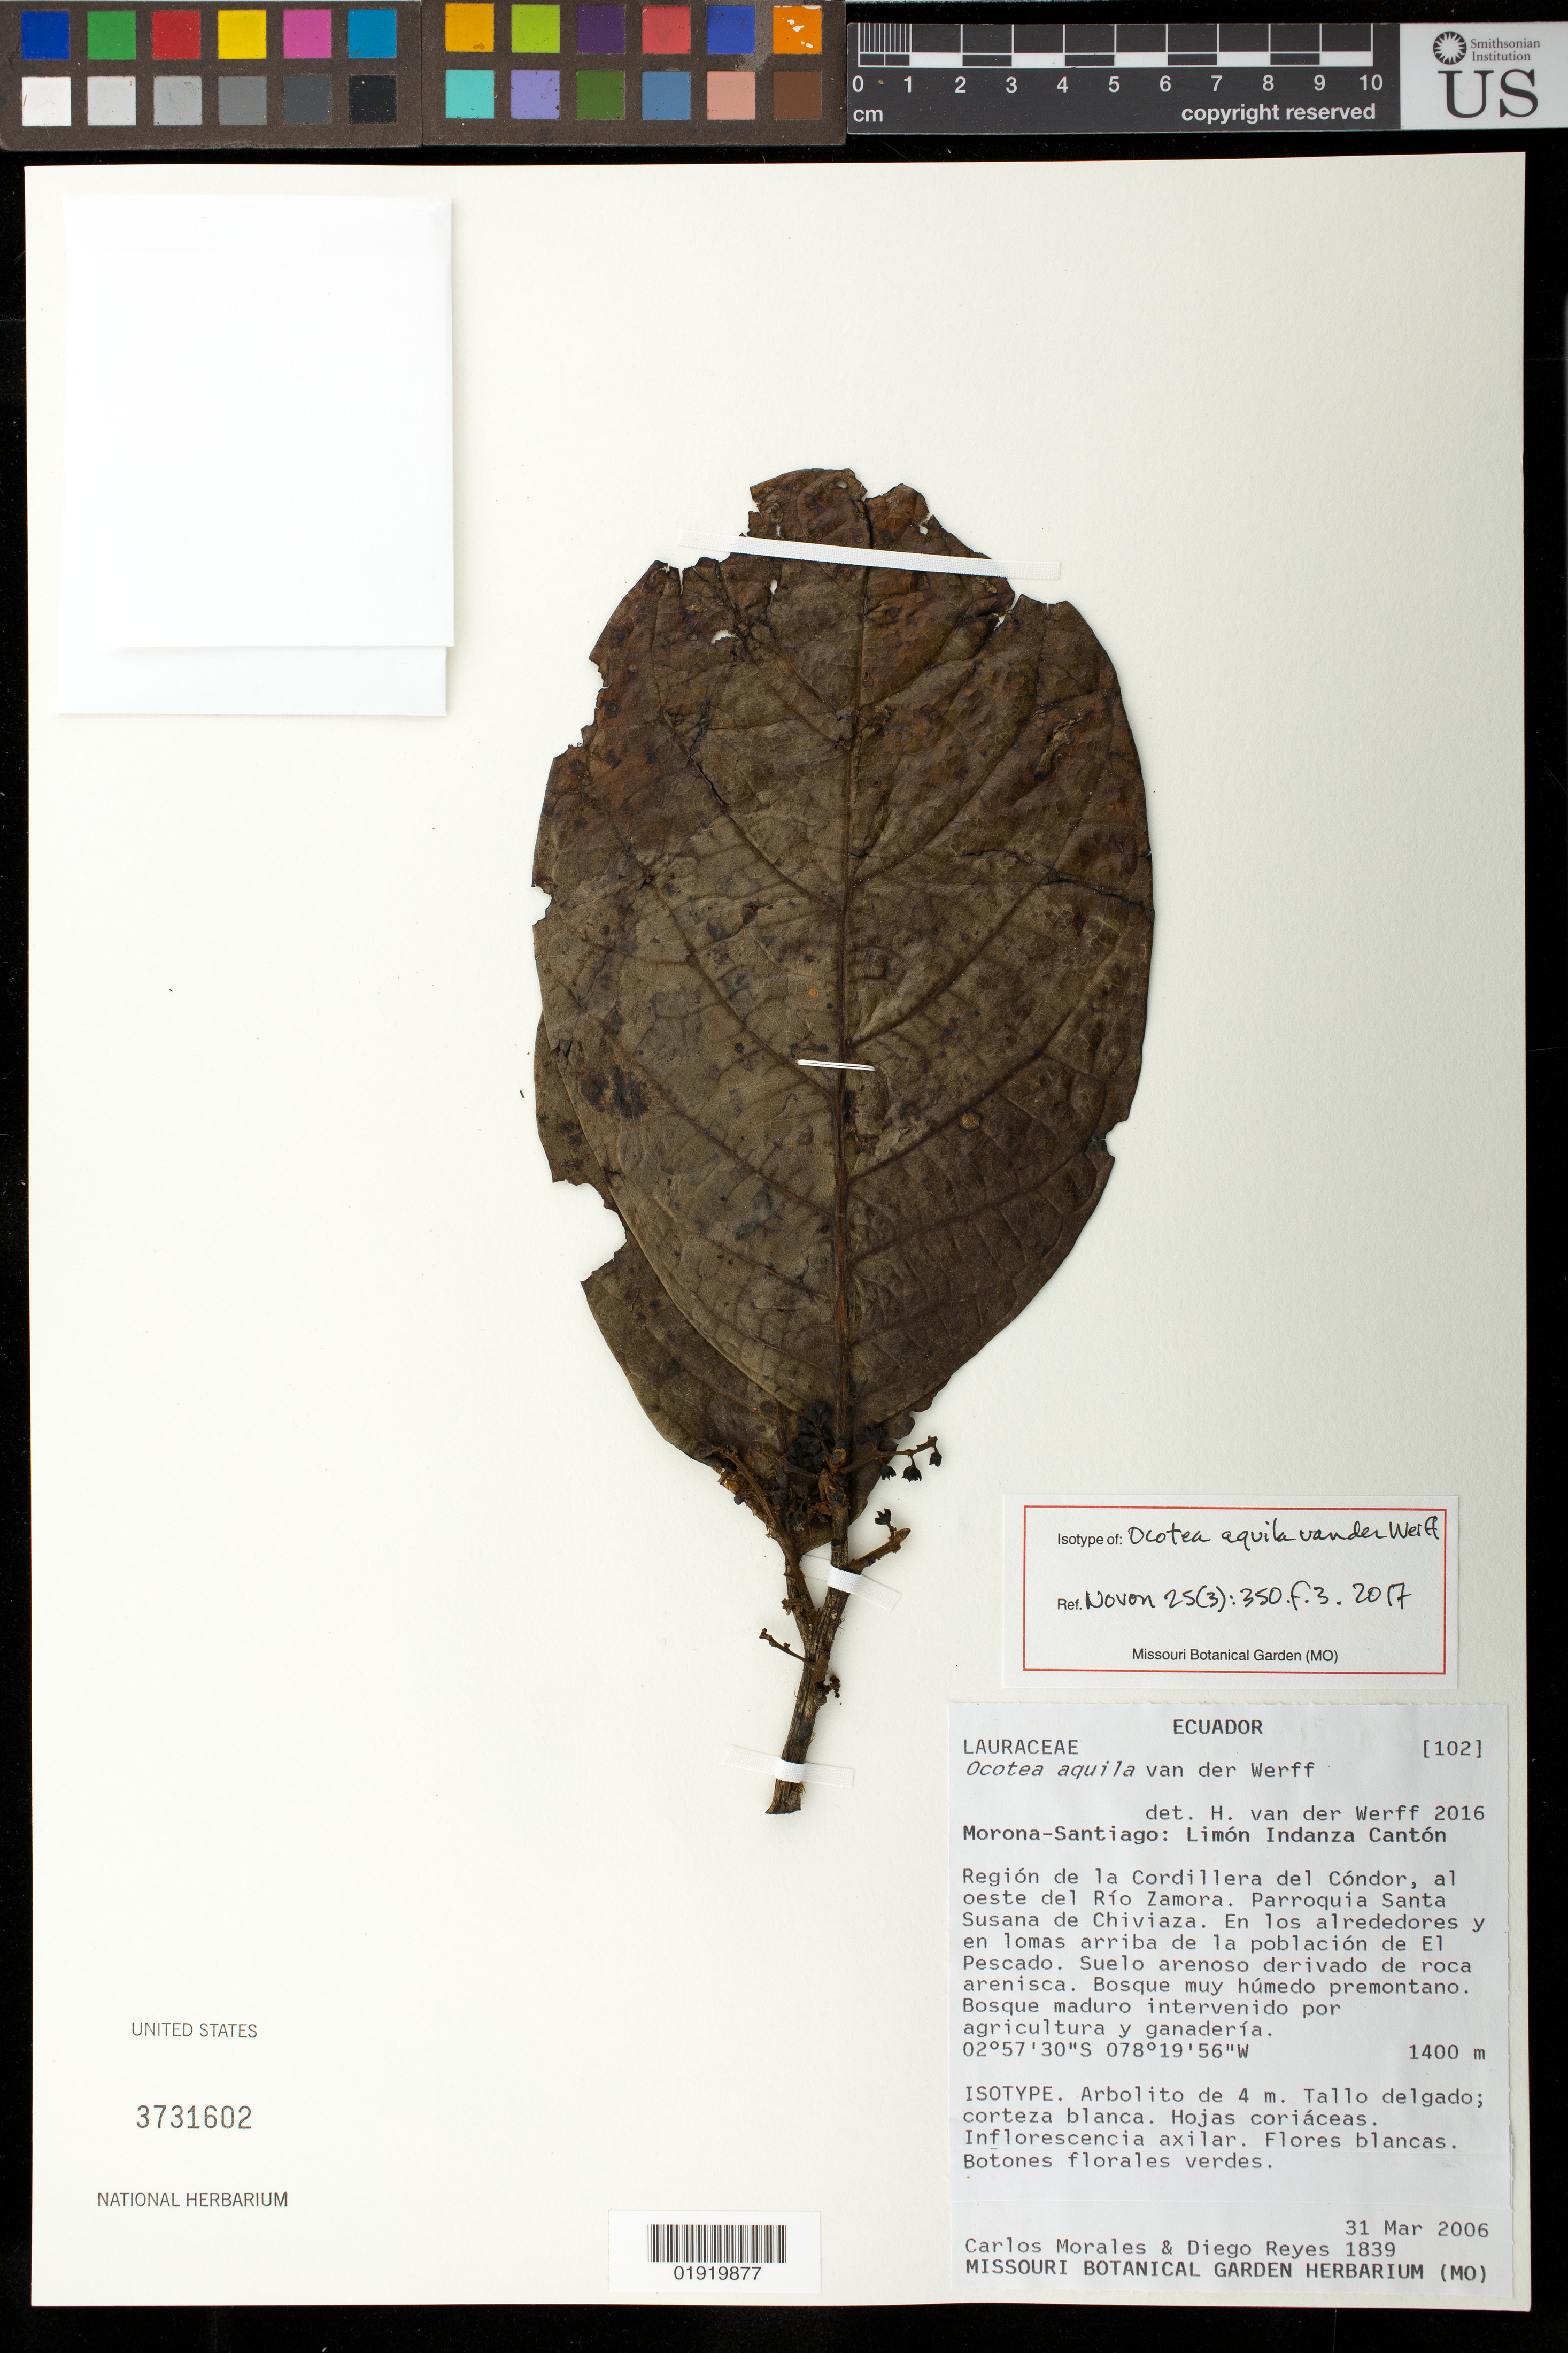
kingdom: Plantae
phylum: Tracheophyta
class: Magnoliopsida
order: Laurales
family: Lauraceae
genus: Ocotea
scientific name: Ocotea aquila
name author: van der Werff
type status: Isotype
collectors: C. Morales & D. Reyes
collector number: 1839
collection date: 2006-03-31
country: Ecuador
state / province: Morona-Santiago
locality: Morona-Santiago: Limón Indanza Cantón. Region de la Cordillera del Condor, al oeste del Rio Zamora. Parroquia Santa Susana de Chiviaza. En los alrededores y en lomas arriba de la poblacion de El Pescado.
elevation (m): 1400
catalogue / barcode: US 3731602